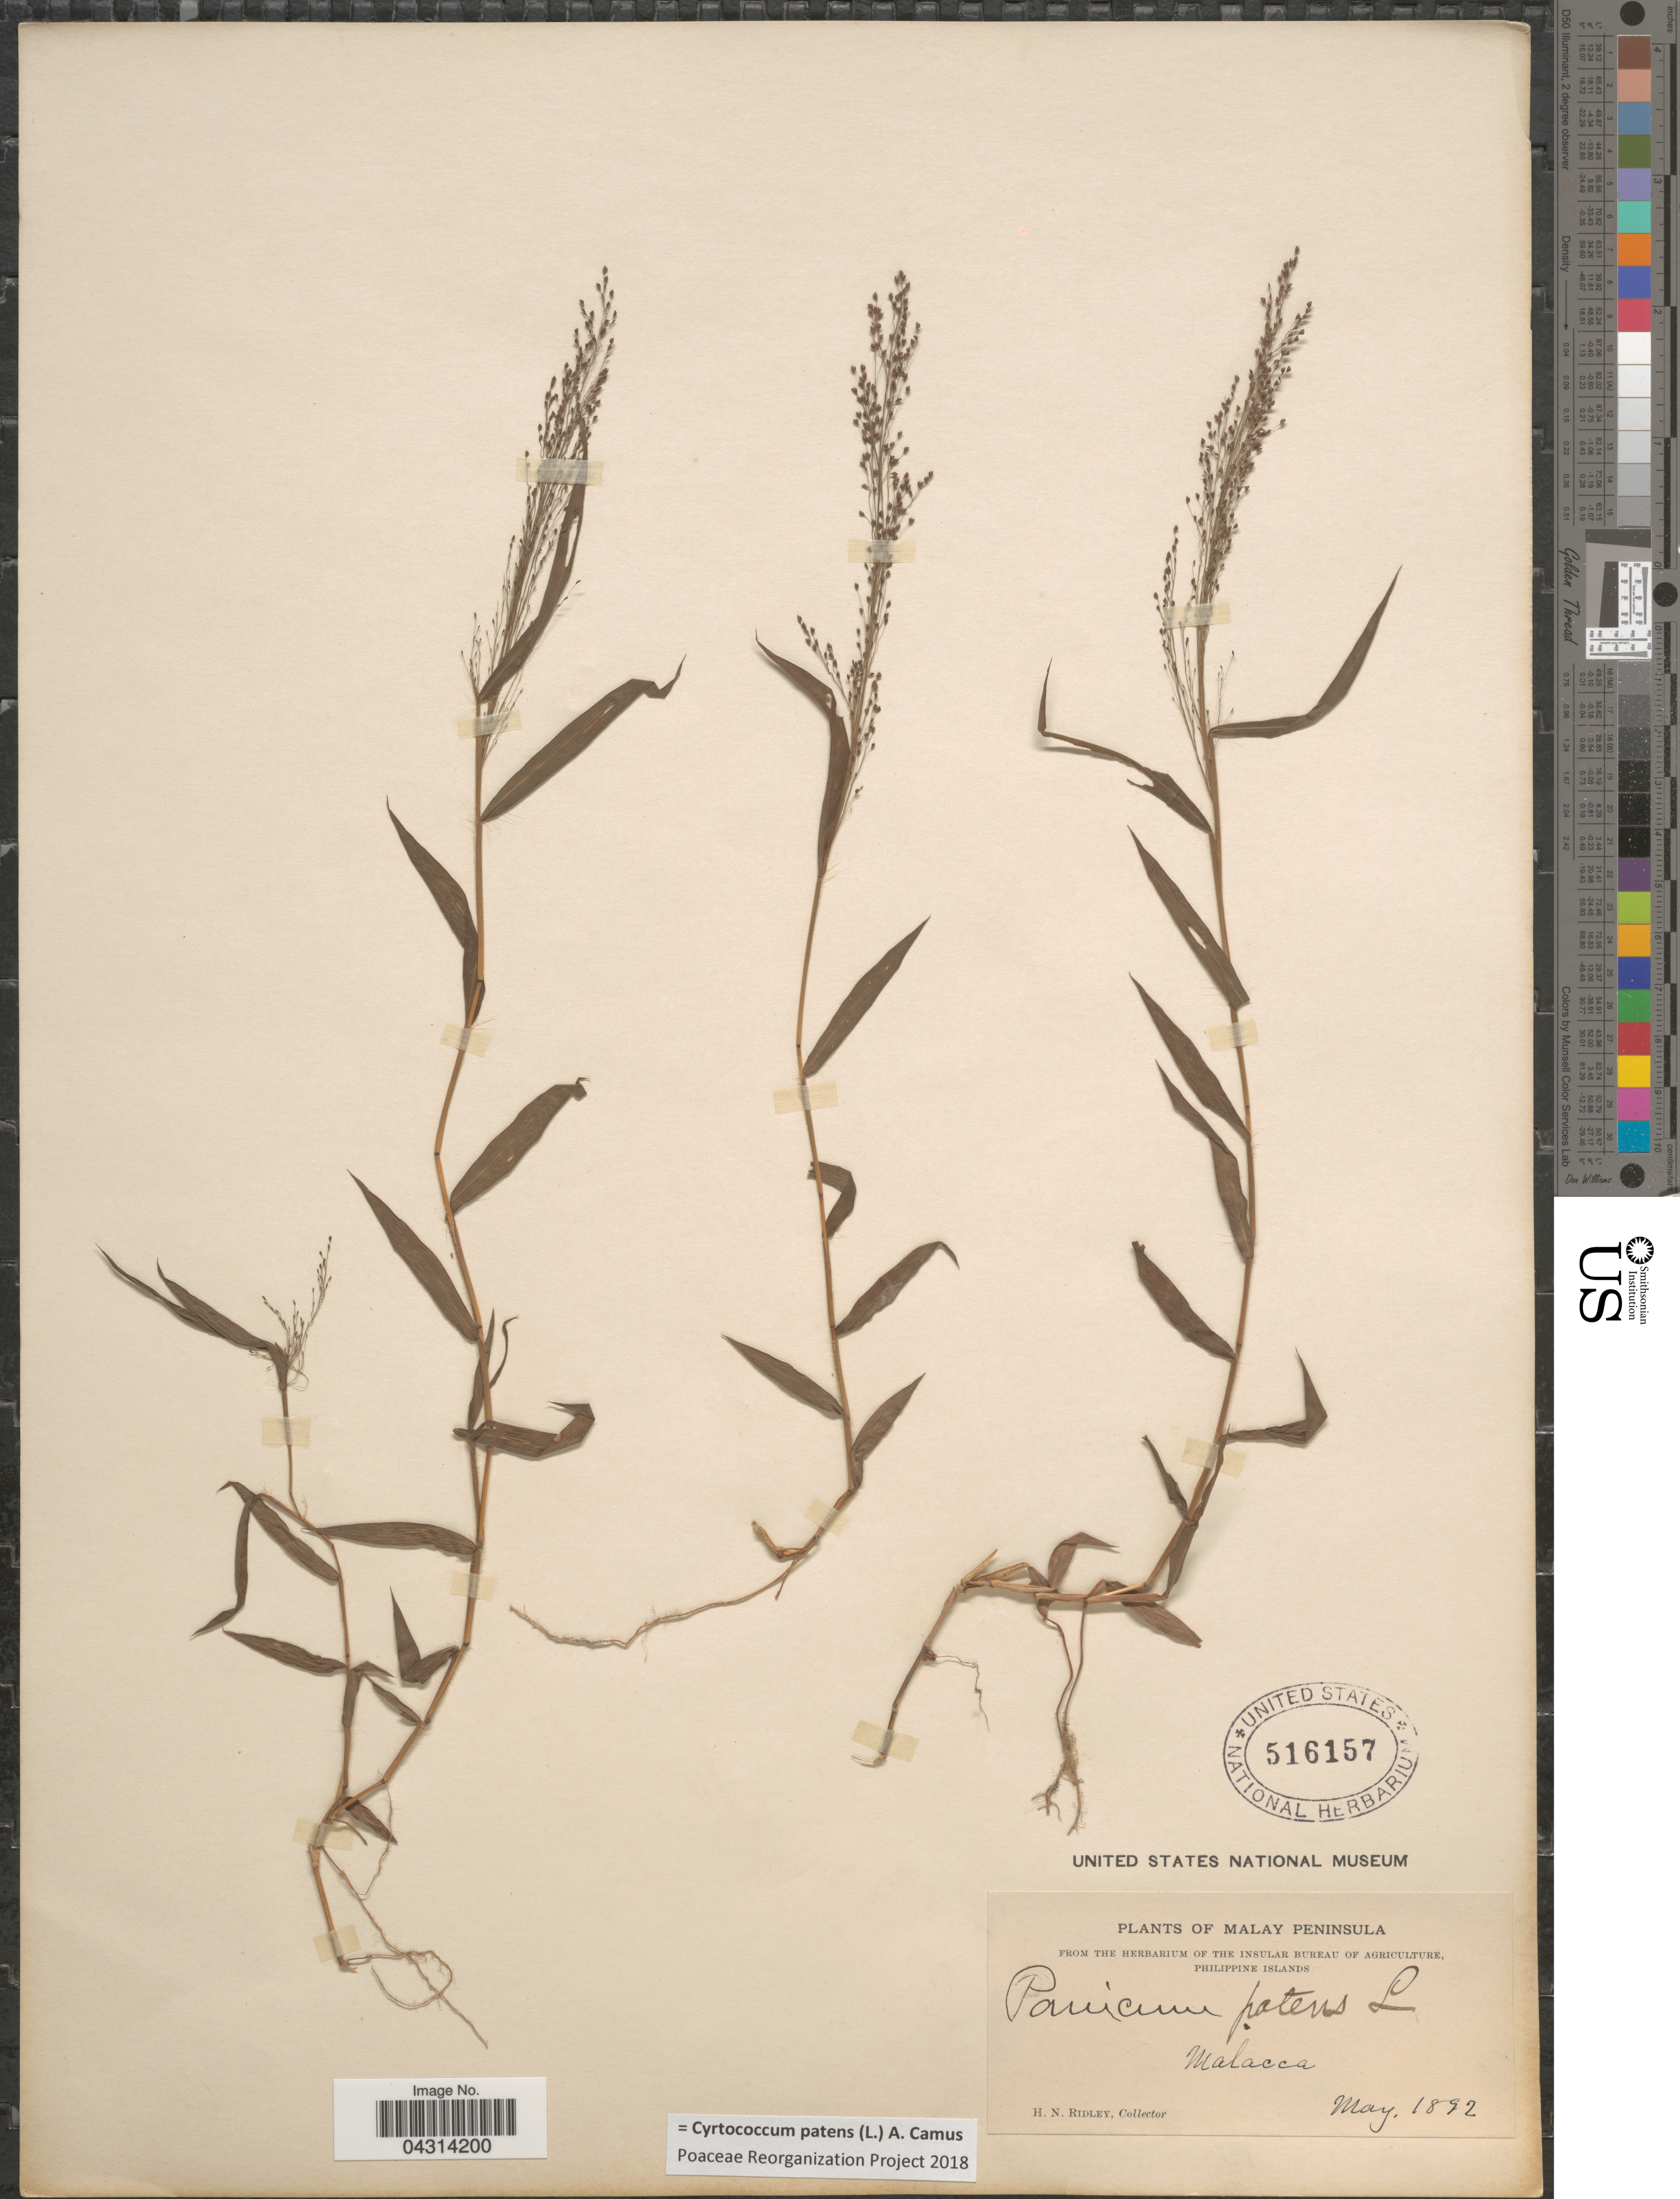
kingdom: Plantae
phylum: Tracheophyta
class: Liliopsida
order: Poales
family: Poaceae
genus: Cyrtococcum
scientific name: Cyrtococcum patens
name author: (L.) A. Camus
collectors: H. N. Ridley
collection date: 1892-05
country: Malaysia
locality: Malay Peninsula. Malacca.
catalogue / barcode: US 516157